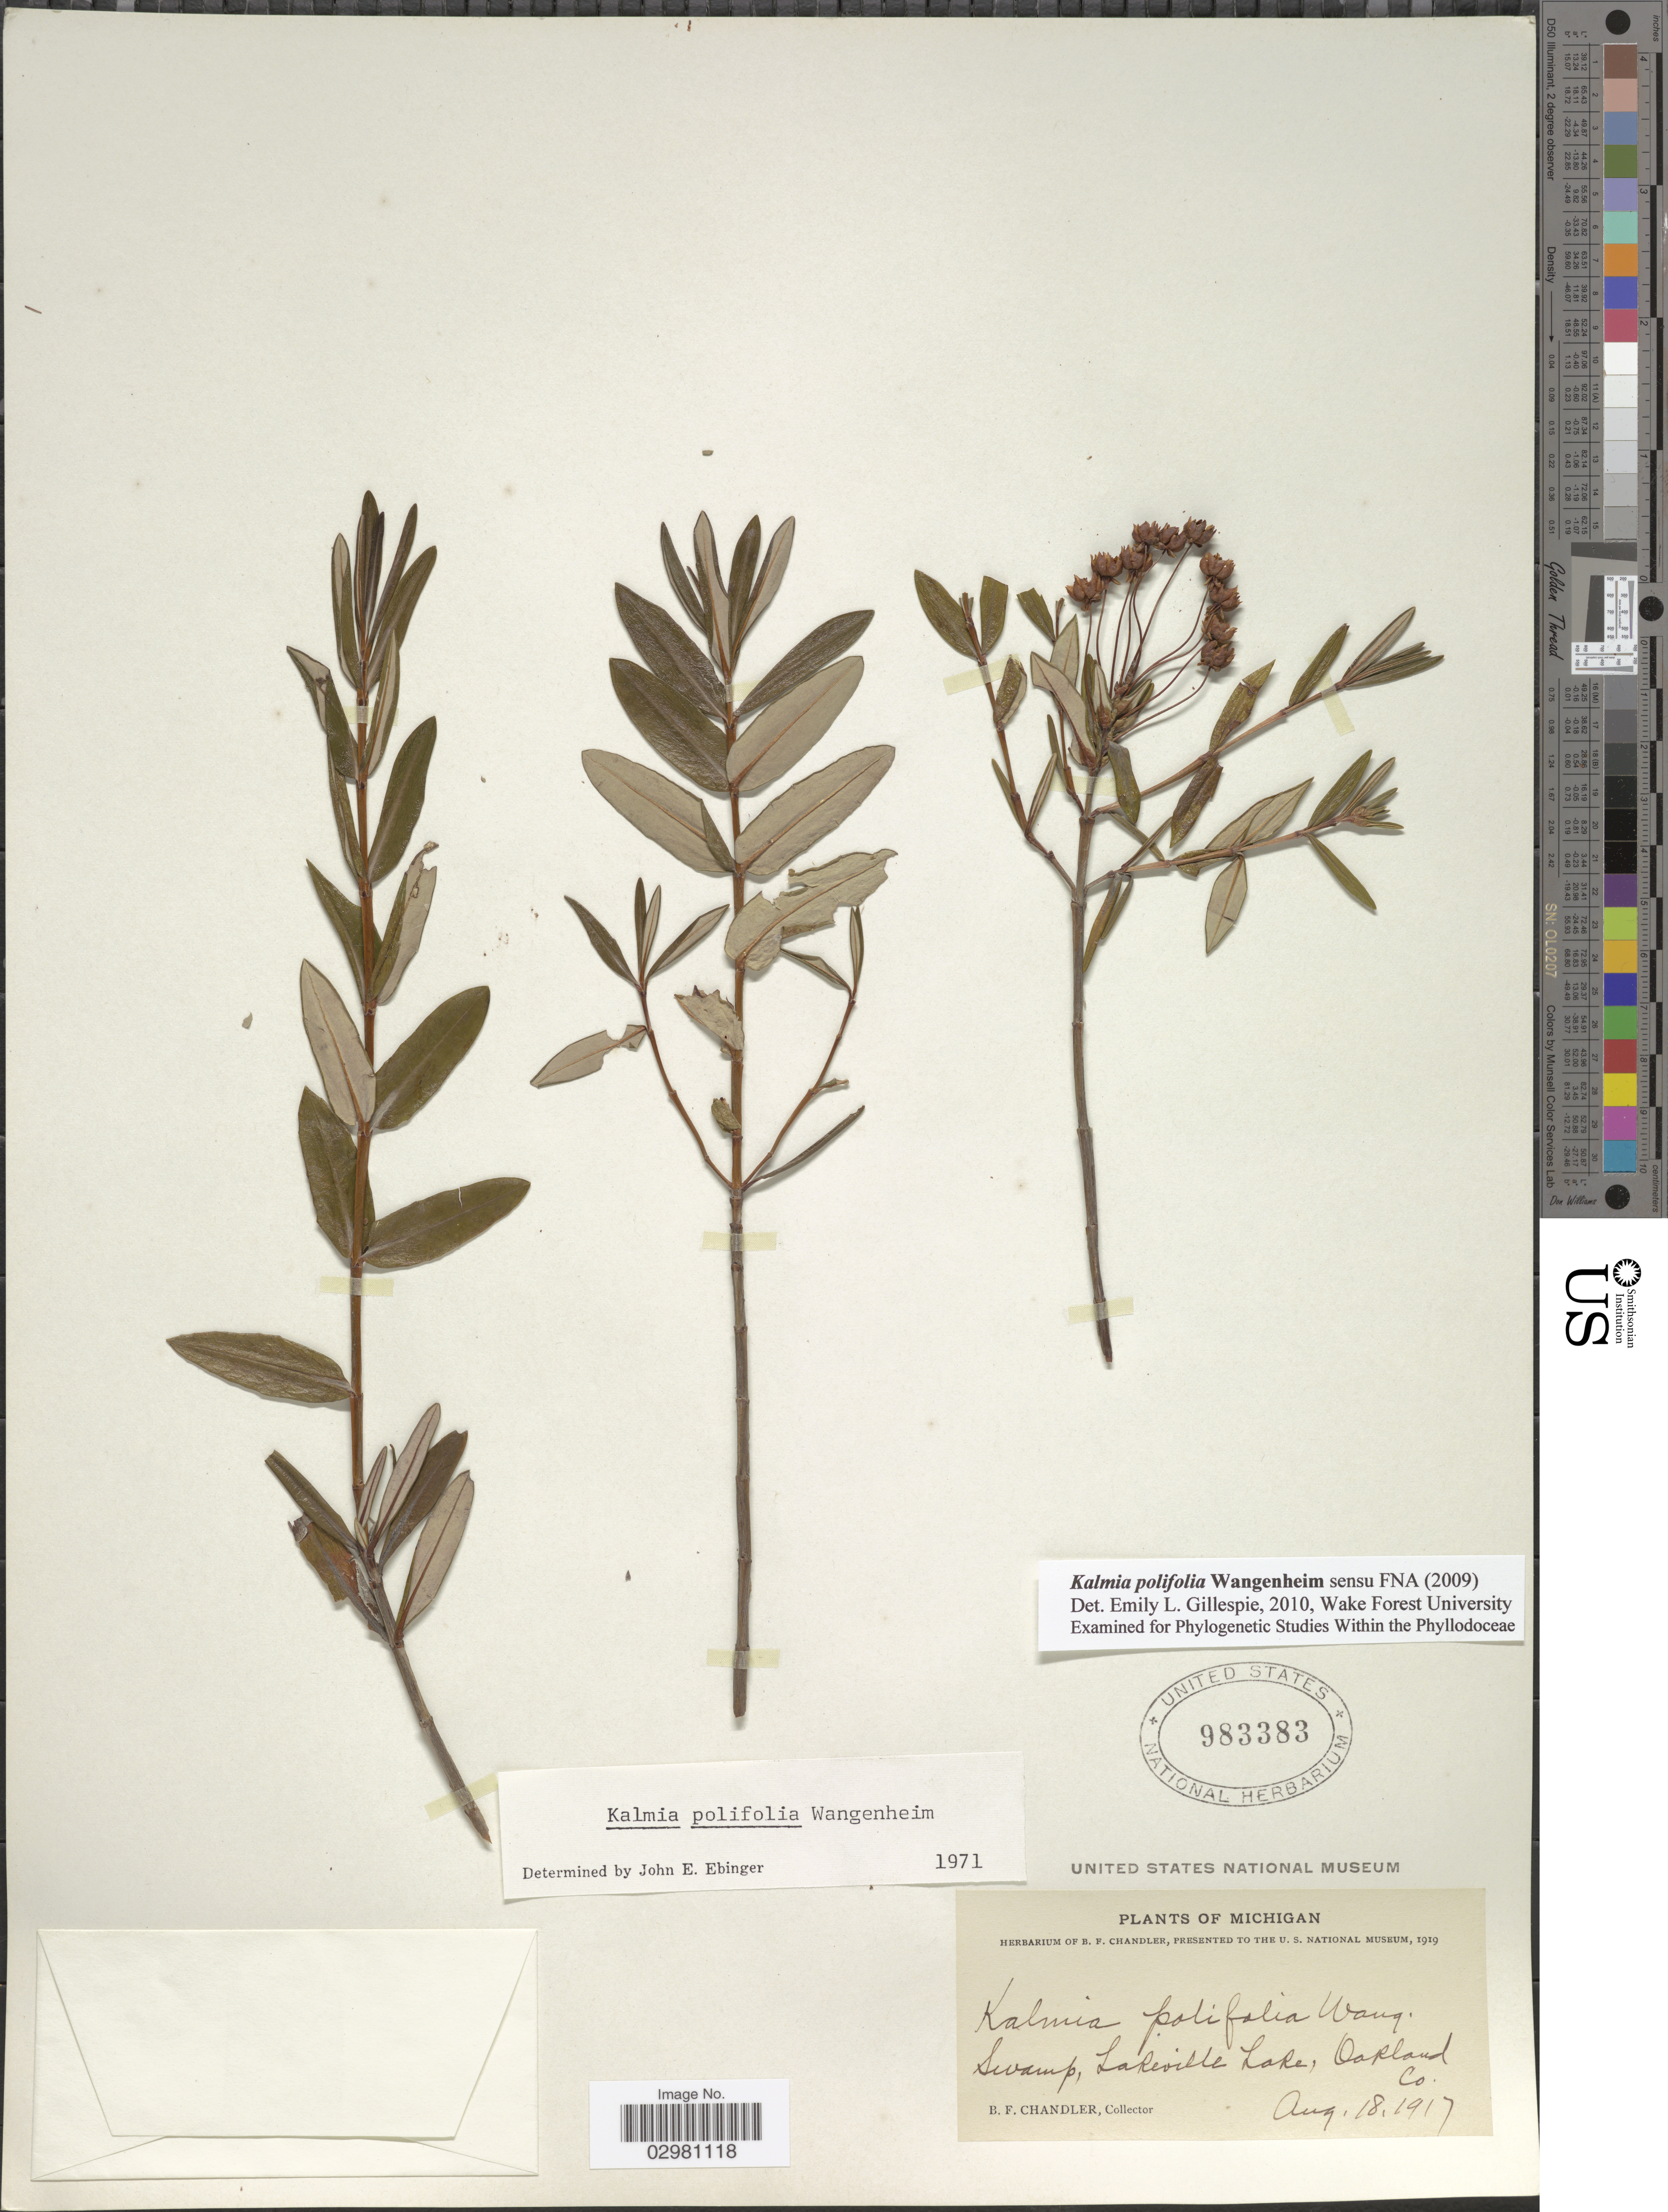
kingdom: Plantae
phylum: Tracheophyta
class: Magnoliopsida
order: Ericales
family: Ericaceae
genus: Kalmia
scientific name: Kalmia polifolia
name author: Wangenh.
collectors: B. F. Chandler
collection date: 1917-08-18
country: United States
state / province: Michigan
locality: Swamp, La Reville Lake, Oakland Co.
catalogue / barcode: US 983383